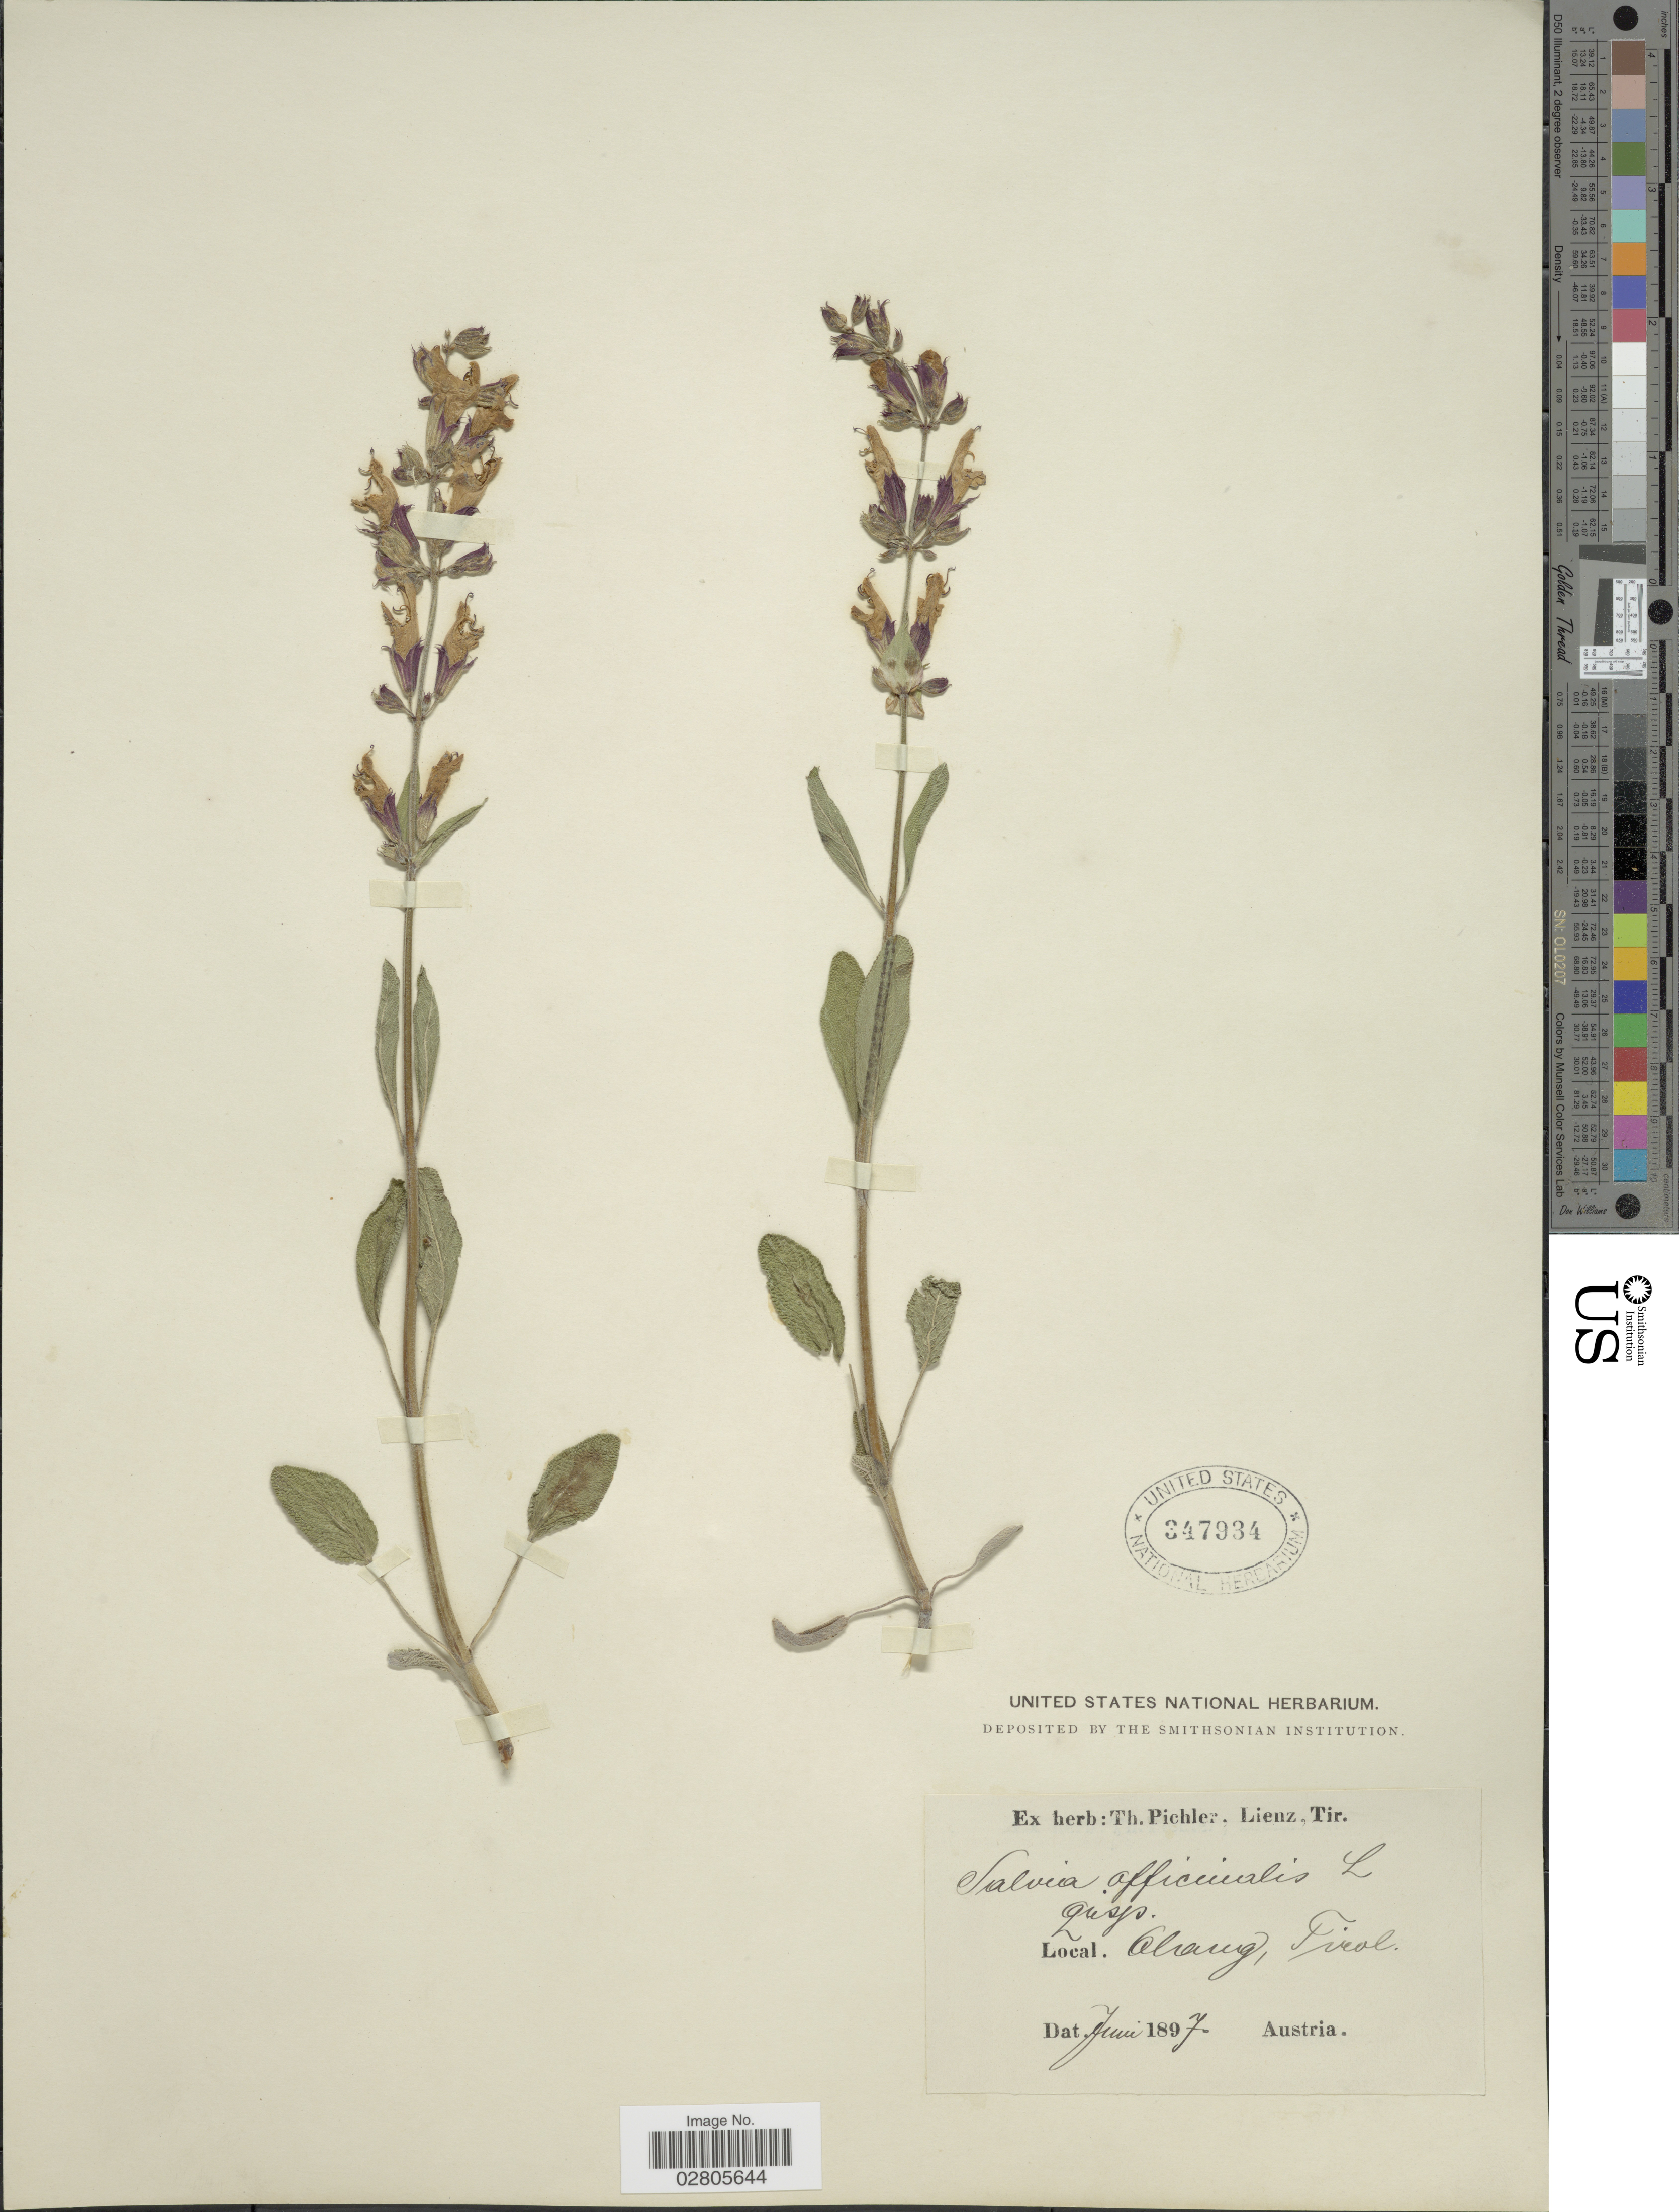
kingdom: Plantae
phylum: Tracheophyta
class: Magnoliopsida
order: Lamiales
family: Lamiaceae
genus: Salvia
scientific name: Salvia officinalis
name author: L.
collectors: ex herb. T. Pichler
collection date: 1897-06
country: Italy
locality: Olang, Tirol.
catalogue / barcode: US 347934